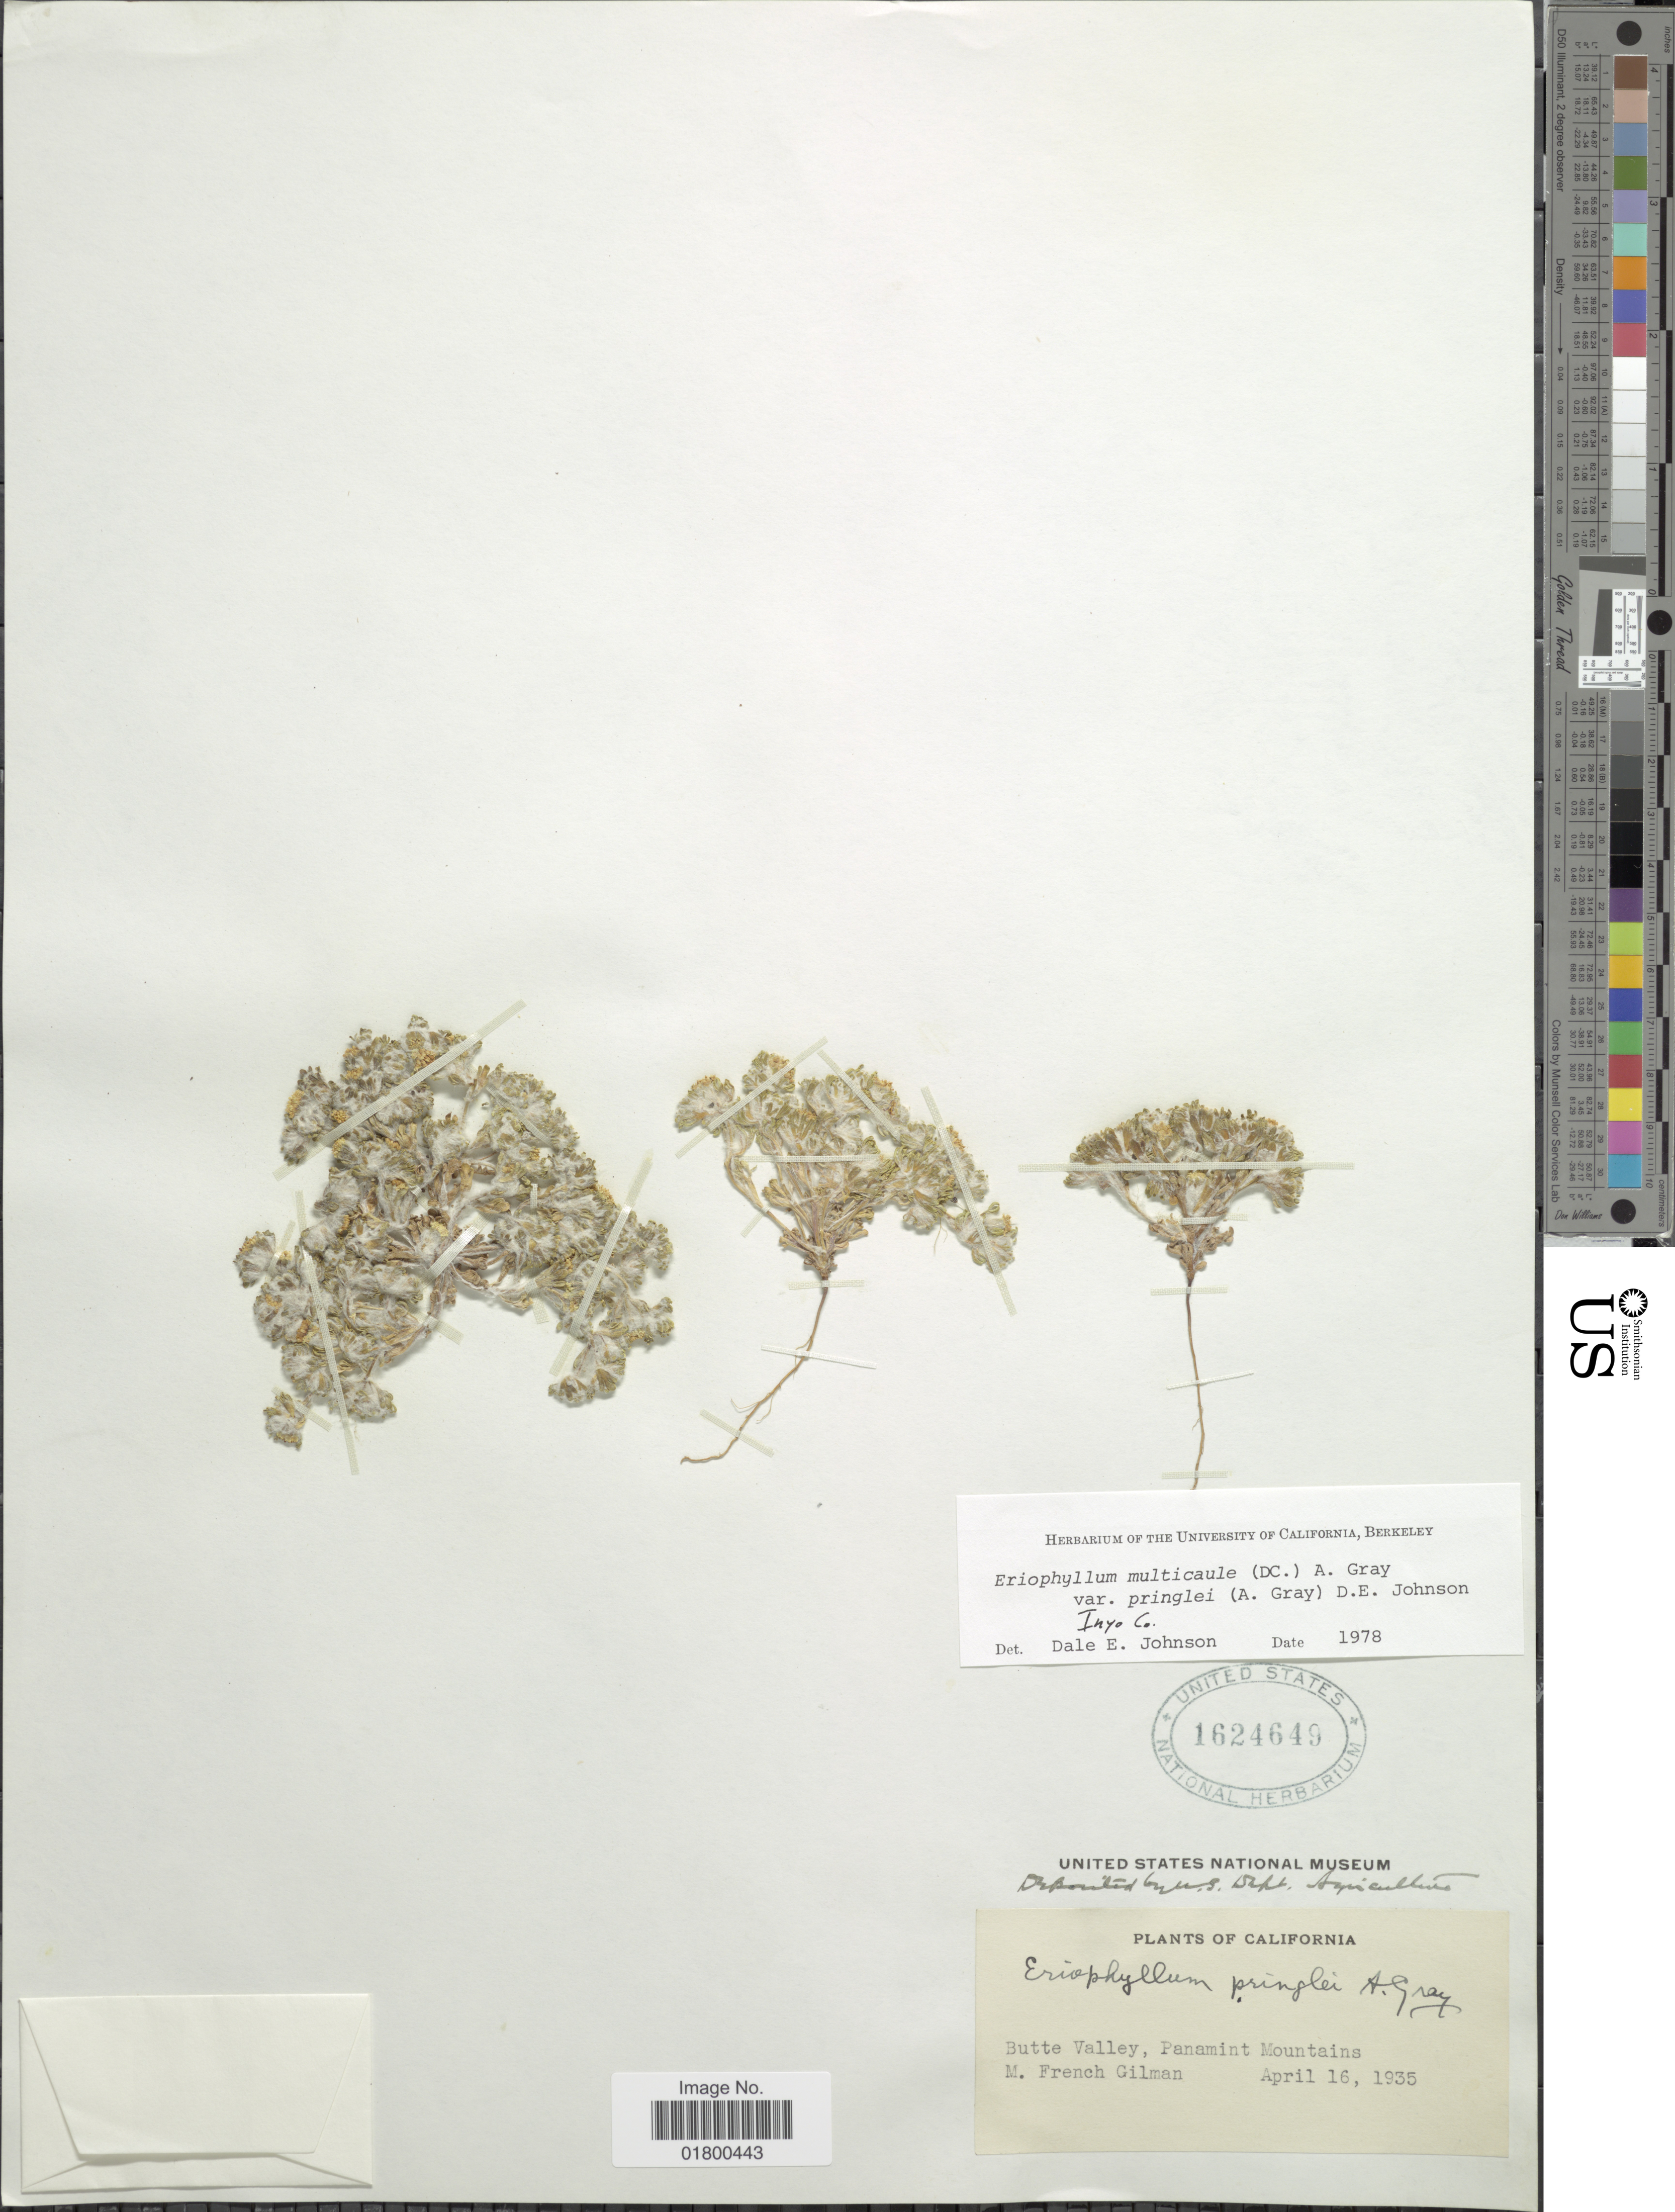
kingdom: Plantae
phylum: Tracheophyta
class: Magnoliopsida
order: Asterales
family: Asteraceae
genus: Eriophyllum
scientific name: Eriophyllum multicaule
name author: (DC.) A. Gray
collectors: M. F. Gilman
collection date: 1935-04-16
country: United States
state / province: California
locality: Butte Valley, Panamint Mountains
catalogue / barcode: US 1624649